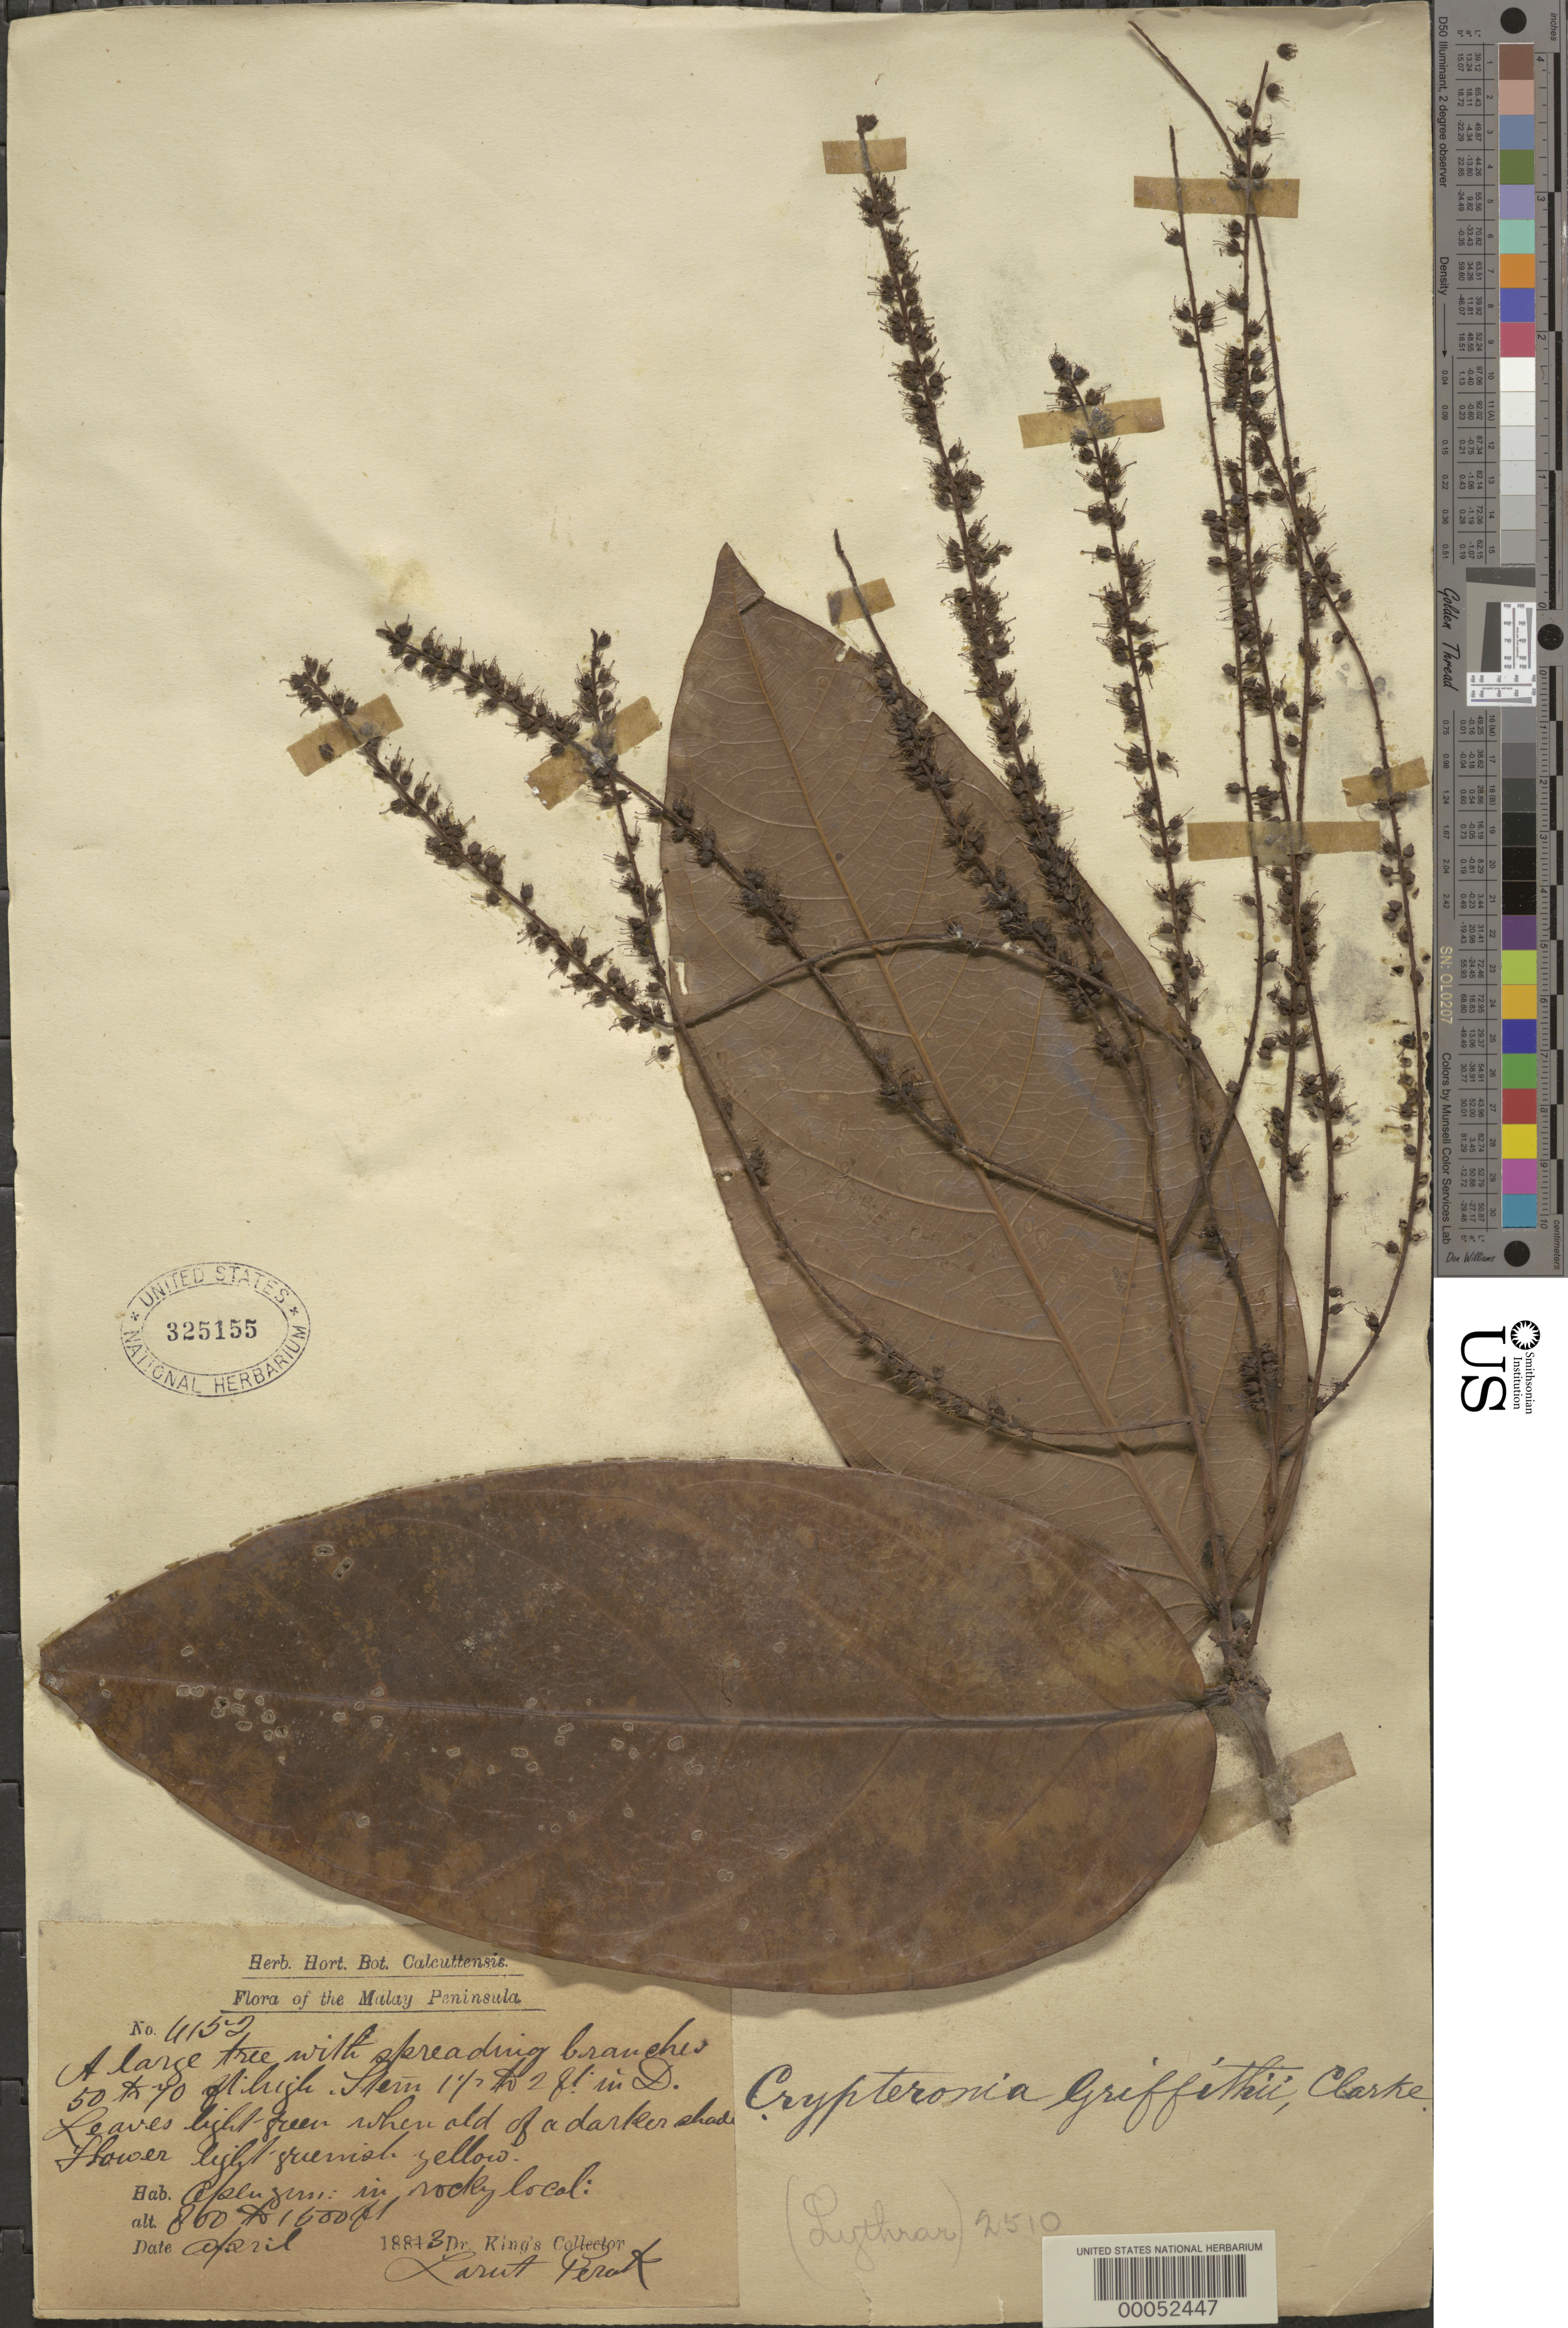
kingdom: Plantae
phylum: Tracheophyta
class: Magnoliopsida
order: Myrtales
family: Crypteroniaceae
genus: Crypteronia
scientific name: Crypteronia griffithii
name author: C.B. Clarke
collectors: L. Berak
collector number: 6152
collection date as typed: Apr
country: Malaysia / Thailand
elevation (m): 244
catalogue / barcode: US 325155